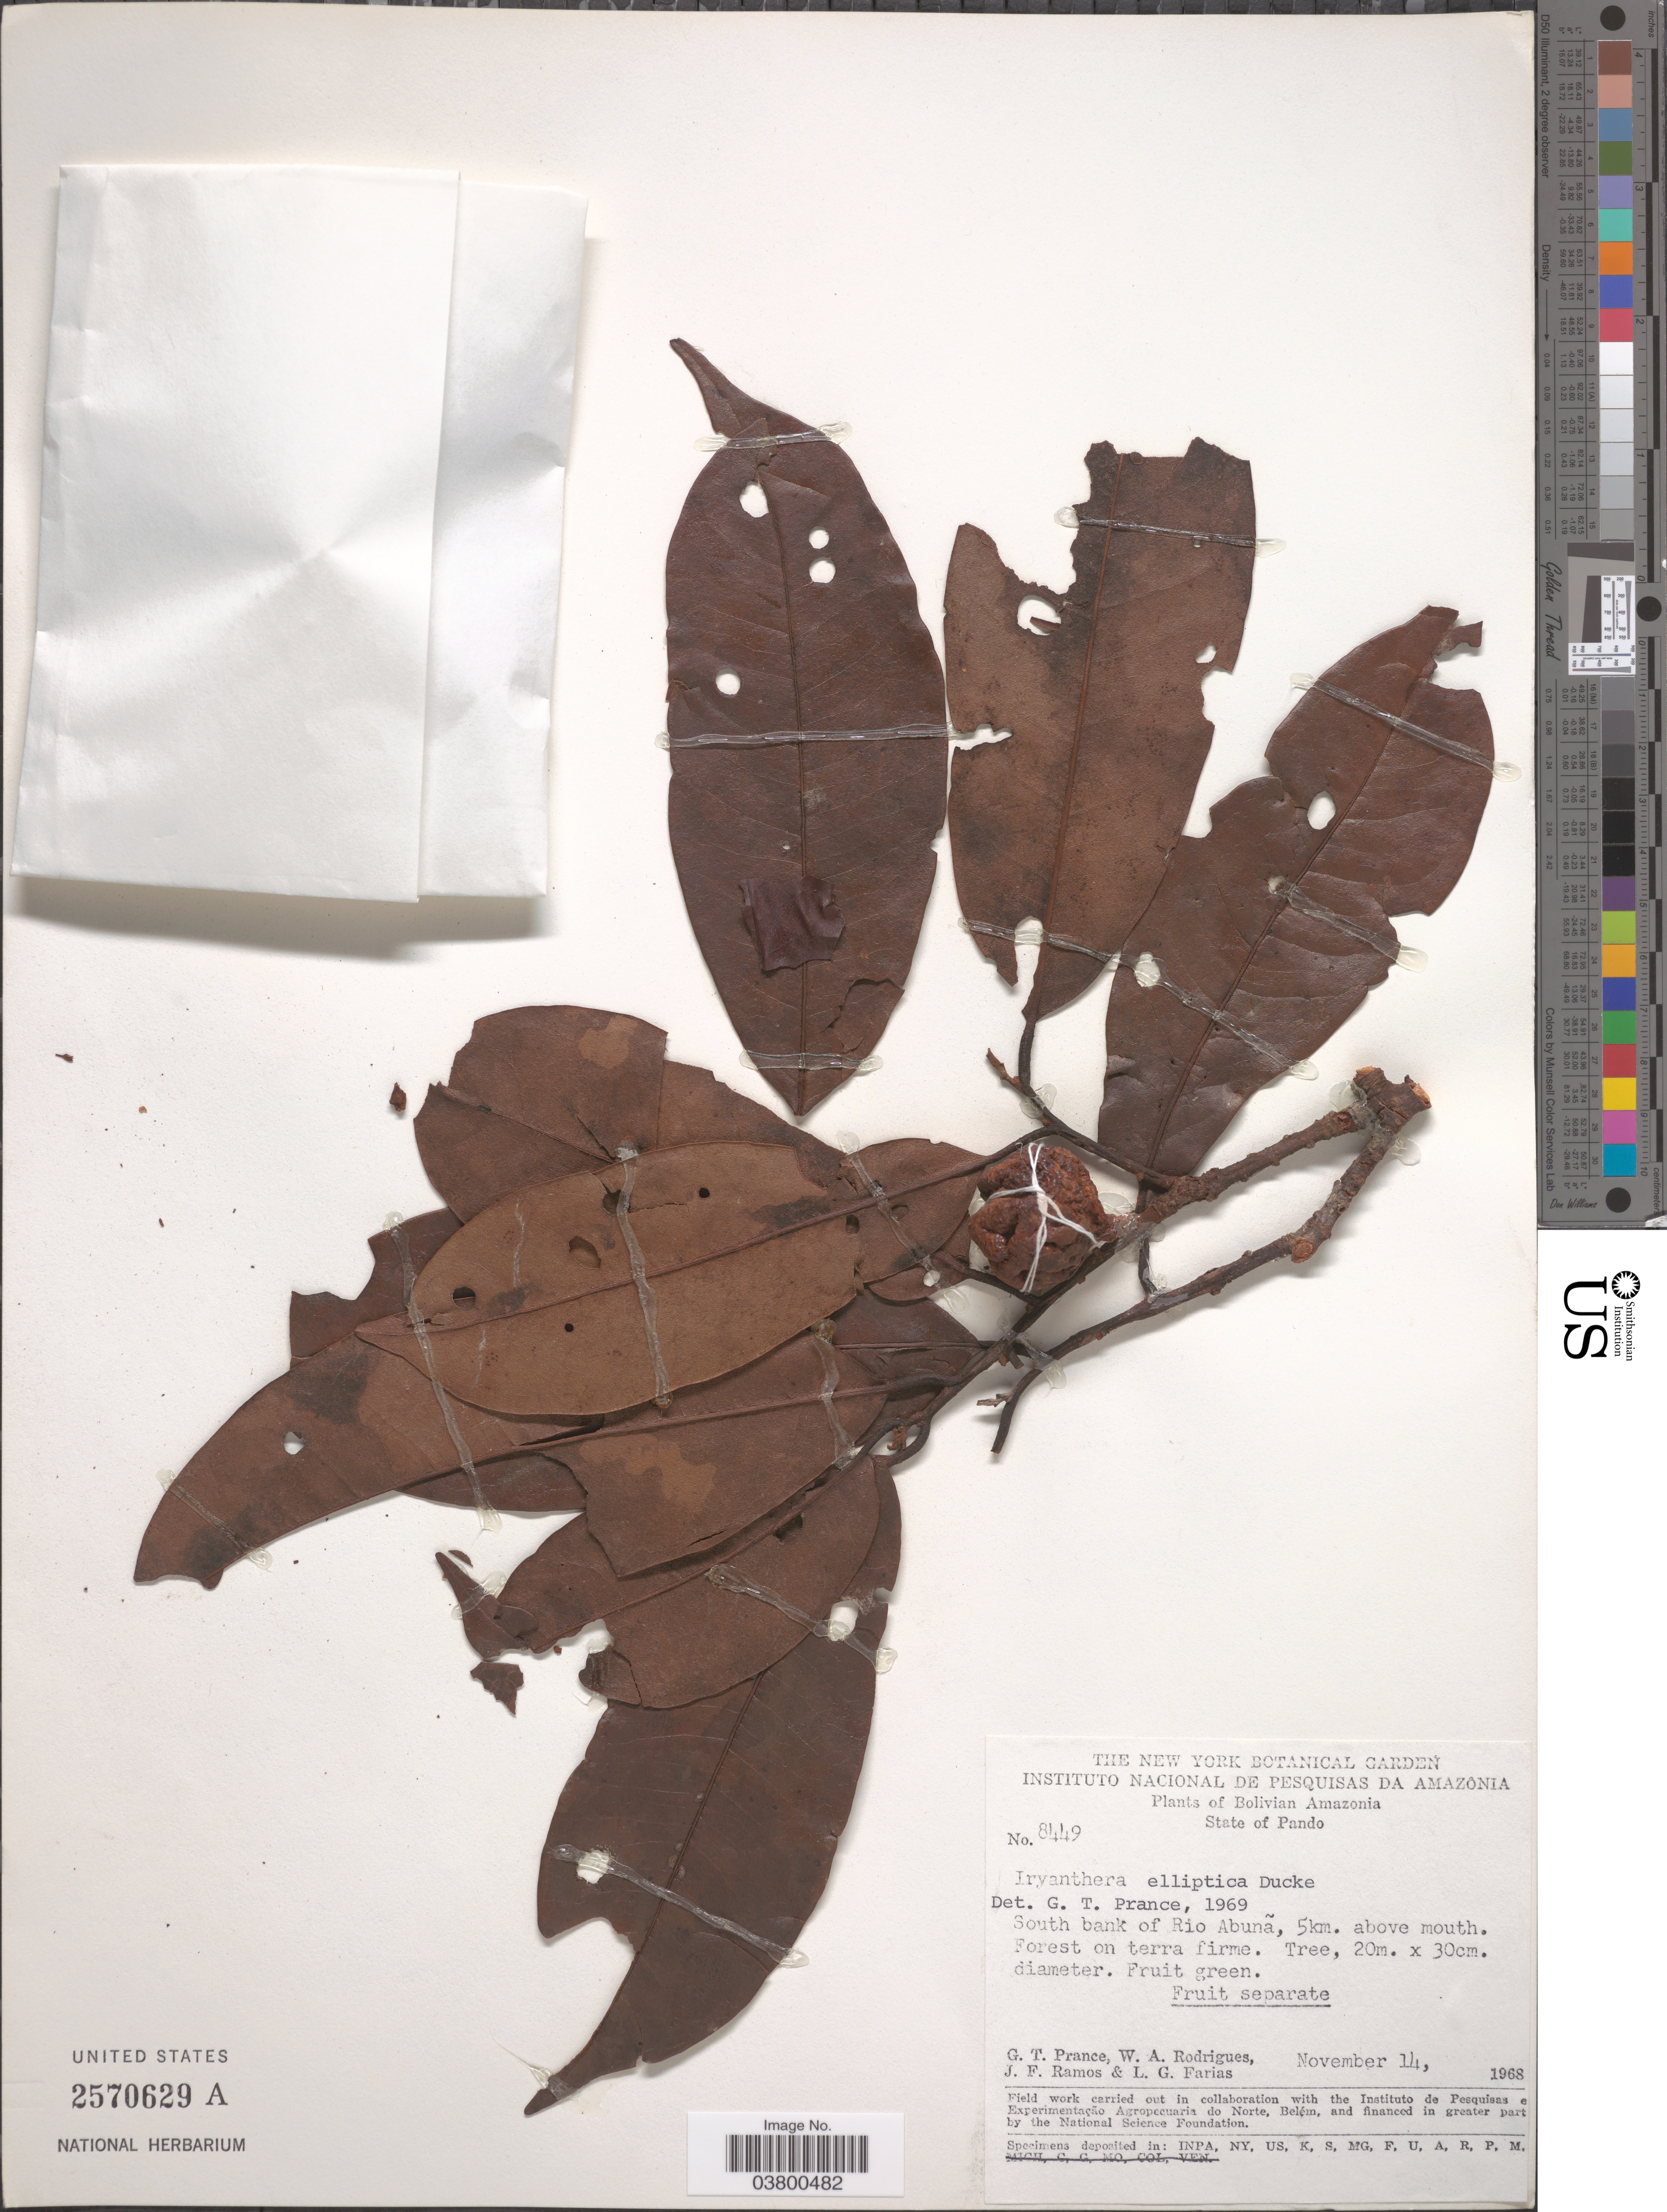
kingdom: Plantae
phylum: Tracheophyta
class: Magnoliopsida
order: Magnoliales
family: Myristicaceae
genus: Iryanthera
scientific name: Iryanthera elliptica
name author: Ducke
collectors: G. T. Prance, W. A. Rodrigues, J. F. Ramos & L. G. Farias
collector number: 8449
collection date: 1968-11-14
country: Bolivia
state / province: Pando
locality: Bolivian Amazonia. South bank of Rio Abuña, 5km. above mouth.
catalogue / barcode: US 2570629A